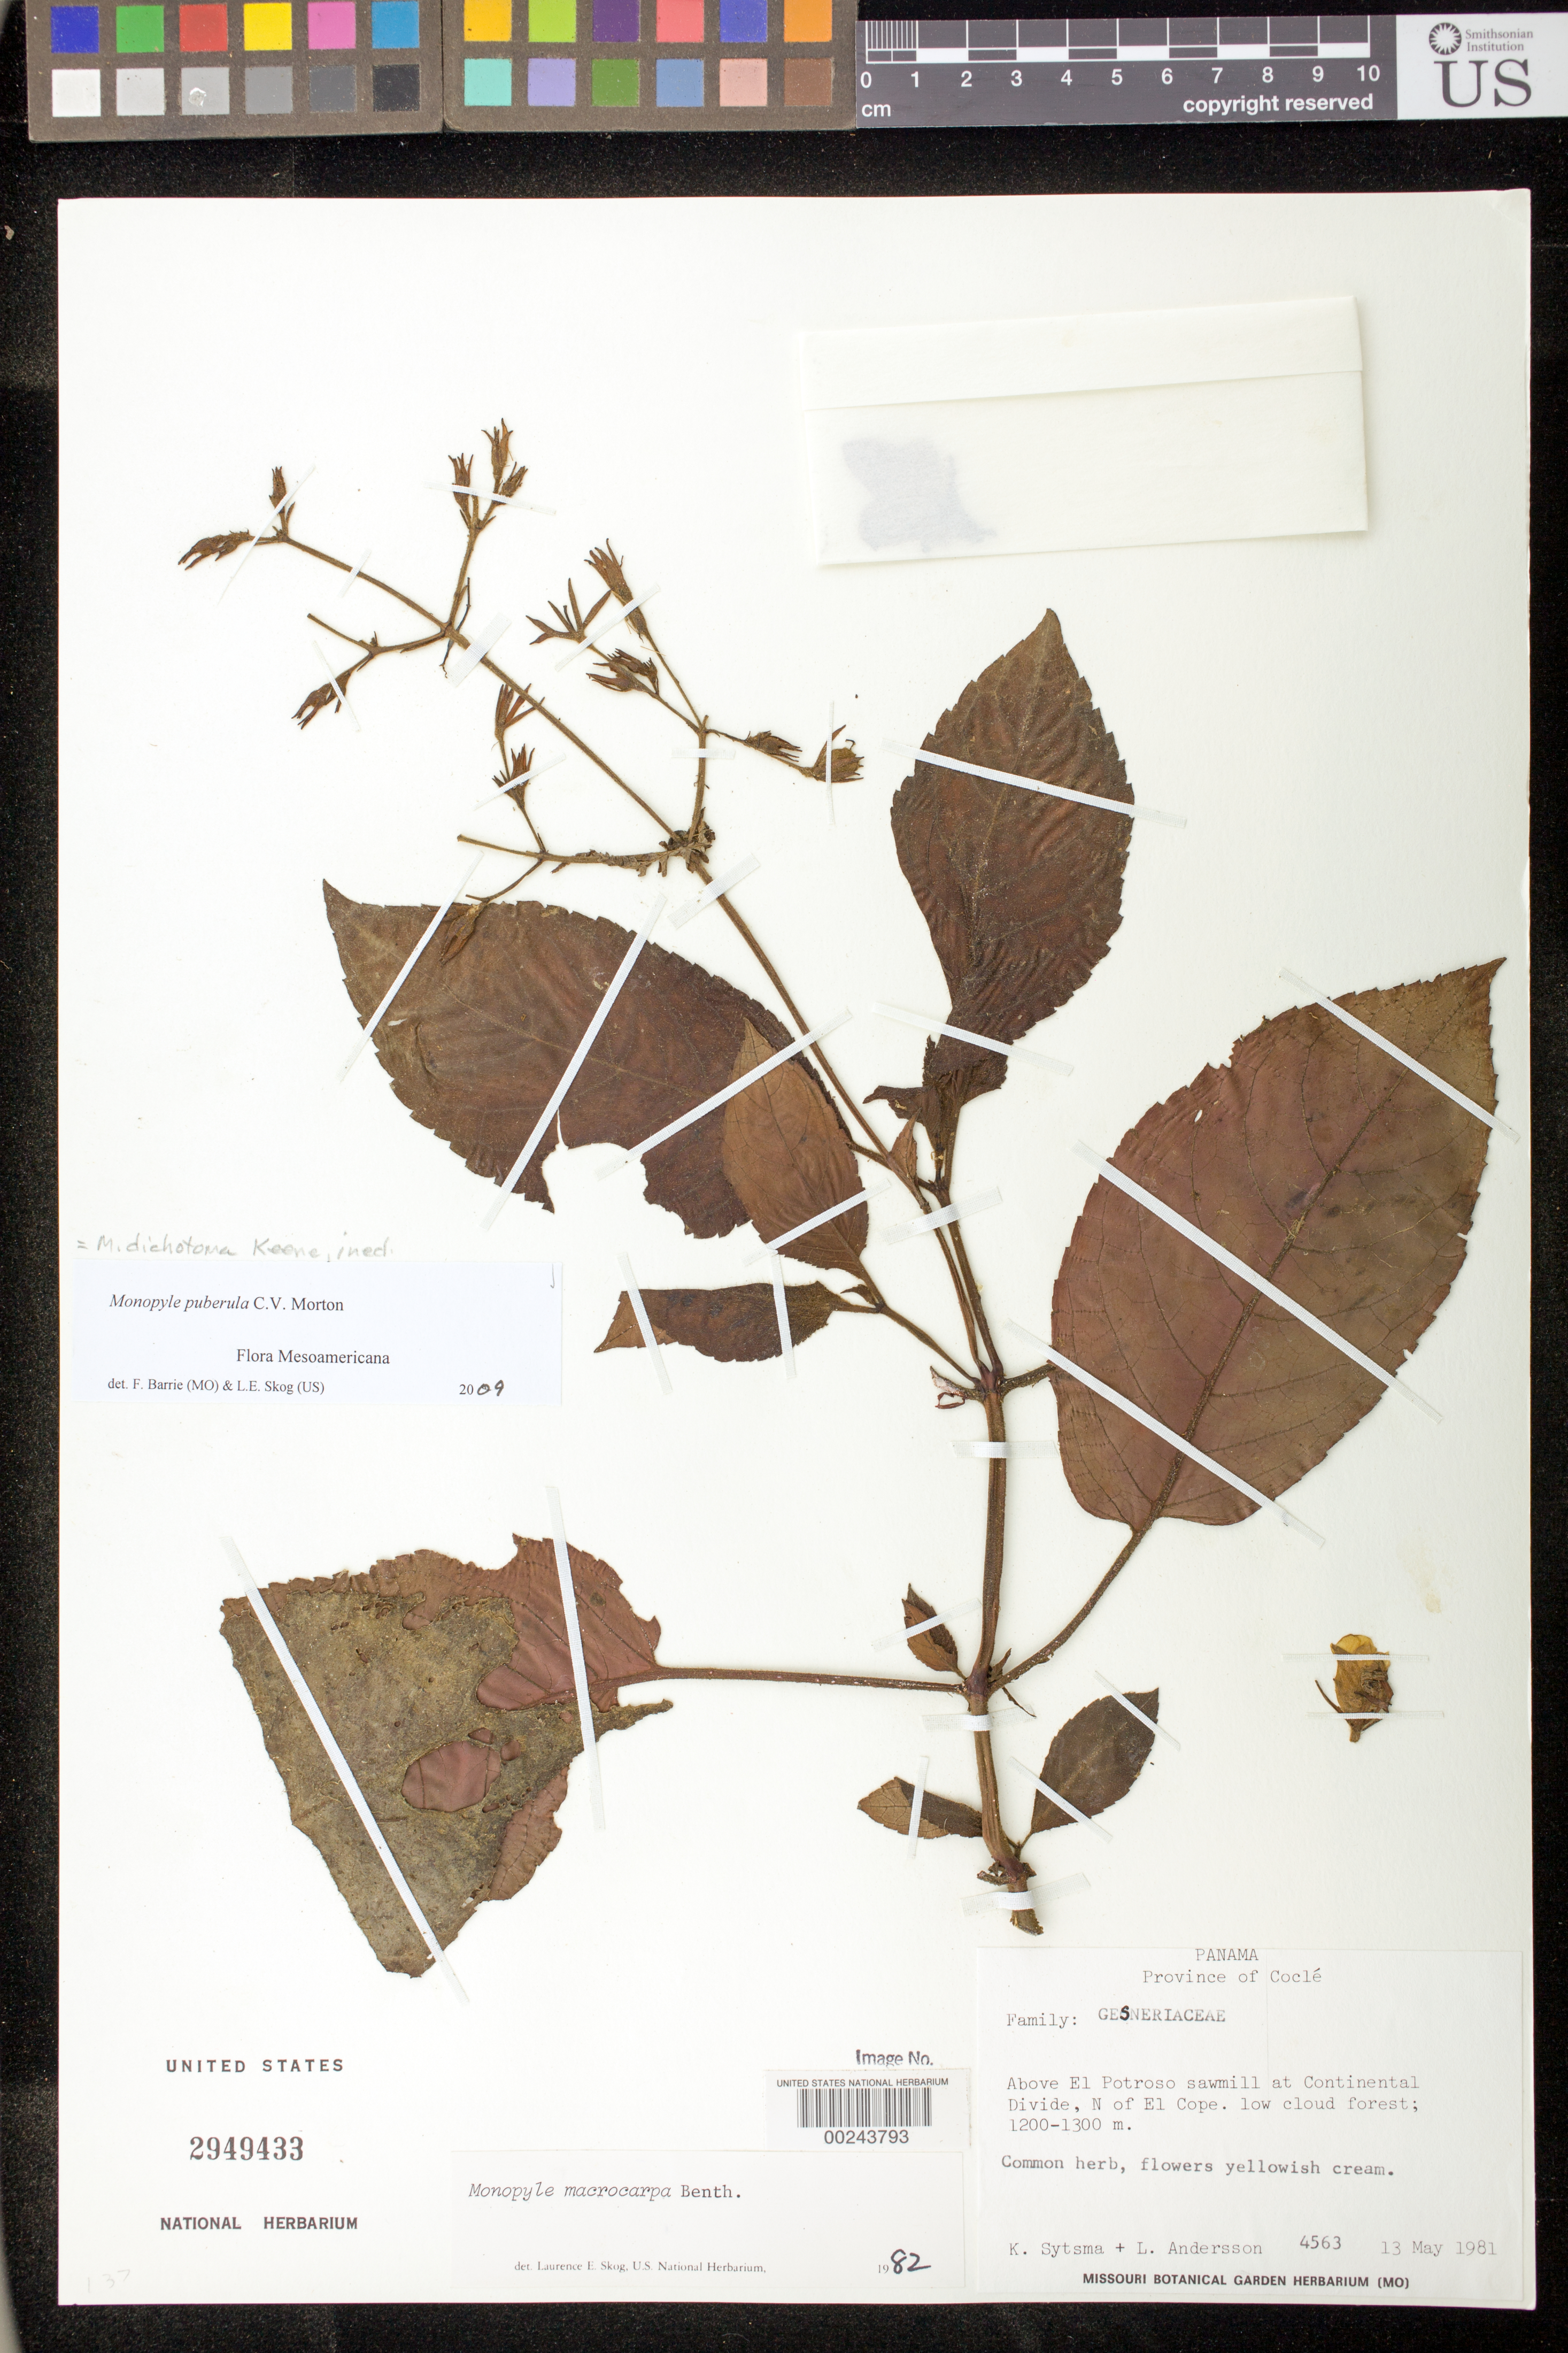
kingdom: Plantae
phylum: Tracheophyta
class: Magnoliopsida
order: Lamiales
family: Gesneriaceae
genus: Monopyle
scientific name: Monopyle puberula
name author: C.V. Morton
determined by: Barrie, F. R.; Skog, Laurence E.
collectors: K. J. Sytsma & L. Andersson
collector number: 4563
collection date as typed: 13 May 1981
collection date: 1981-05-13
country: Panama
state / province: Coclé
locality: Above El Potroso sawmill at continental divide, N of El Cope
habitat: Low cloud forest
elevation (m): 1200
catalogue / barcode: US 2949433